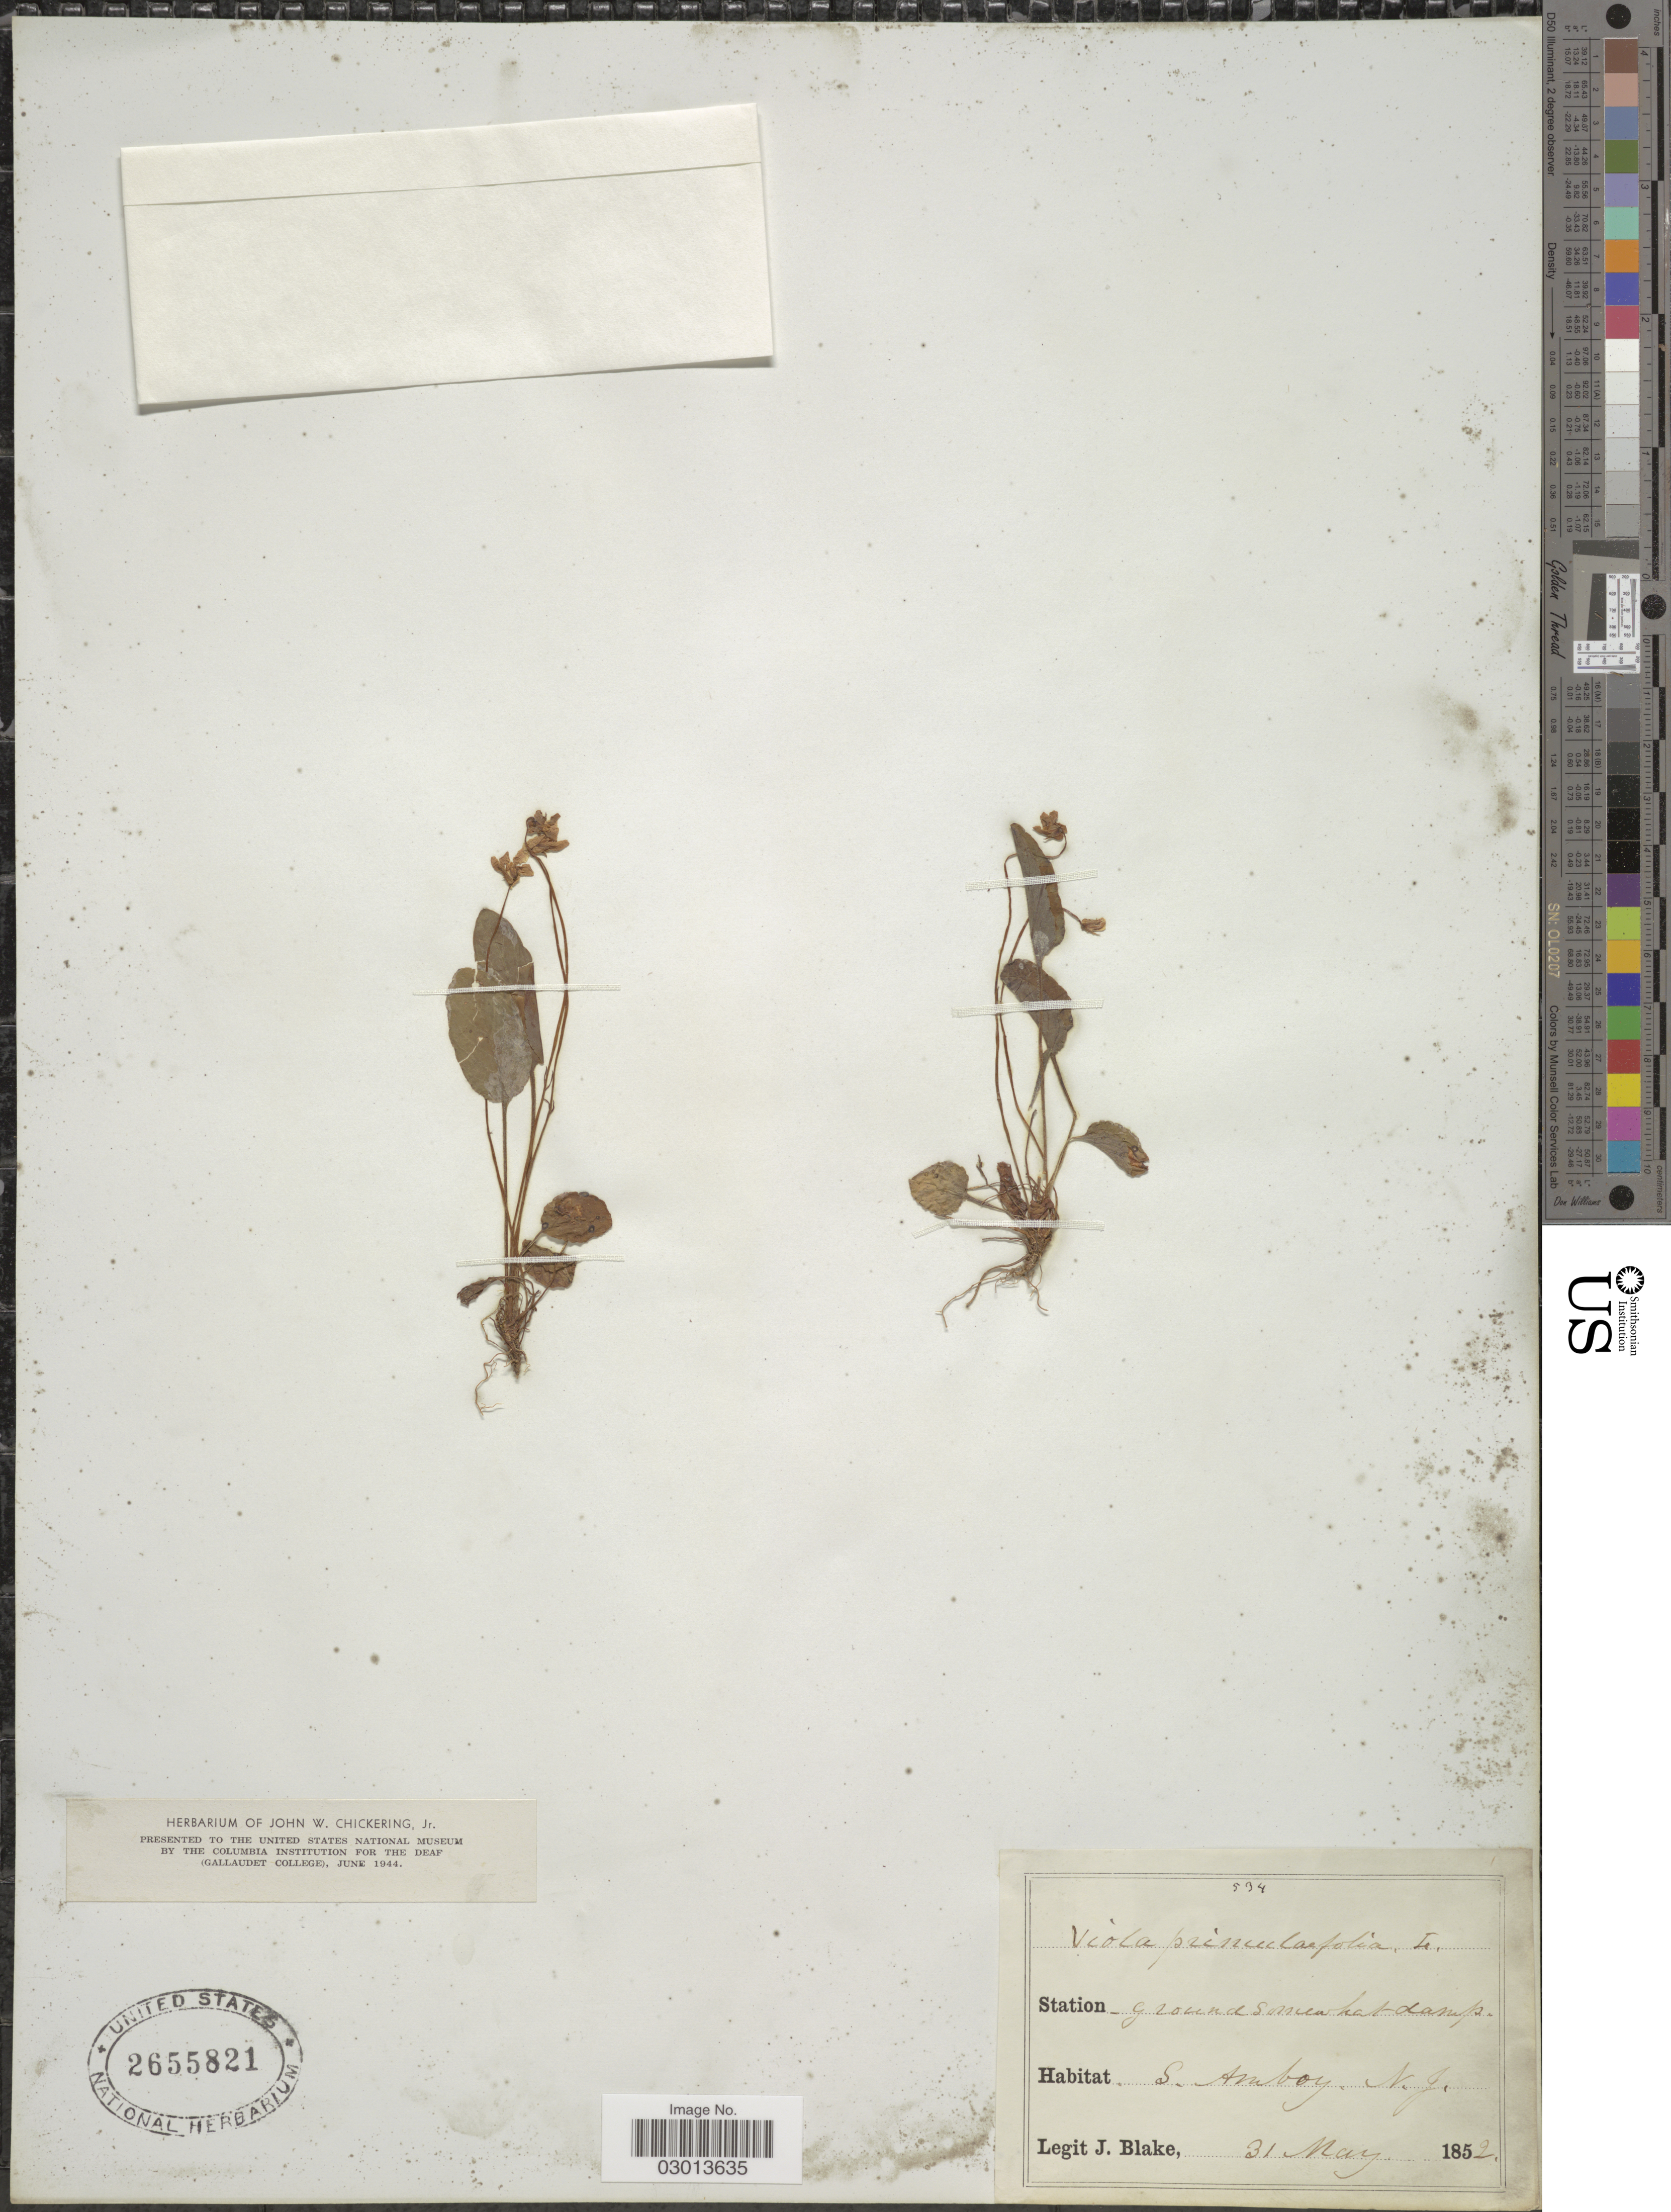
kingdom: Plantae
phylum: Tracheophyta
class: Magnoliopsida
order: Malpighiales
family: Violaceae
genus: Viola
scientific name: Viola primulifolia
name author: L.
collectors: J. Blake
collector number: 534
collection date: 1852-05-31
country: United States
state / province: New Jersey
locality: S. Amboy N. J.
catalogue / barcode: US 2655821